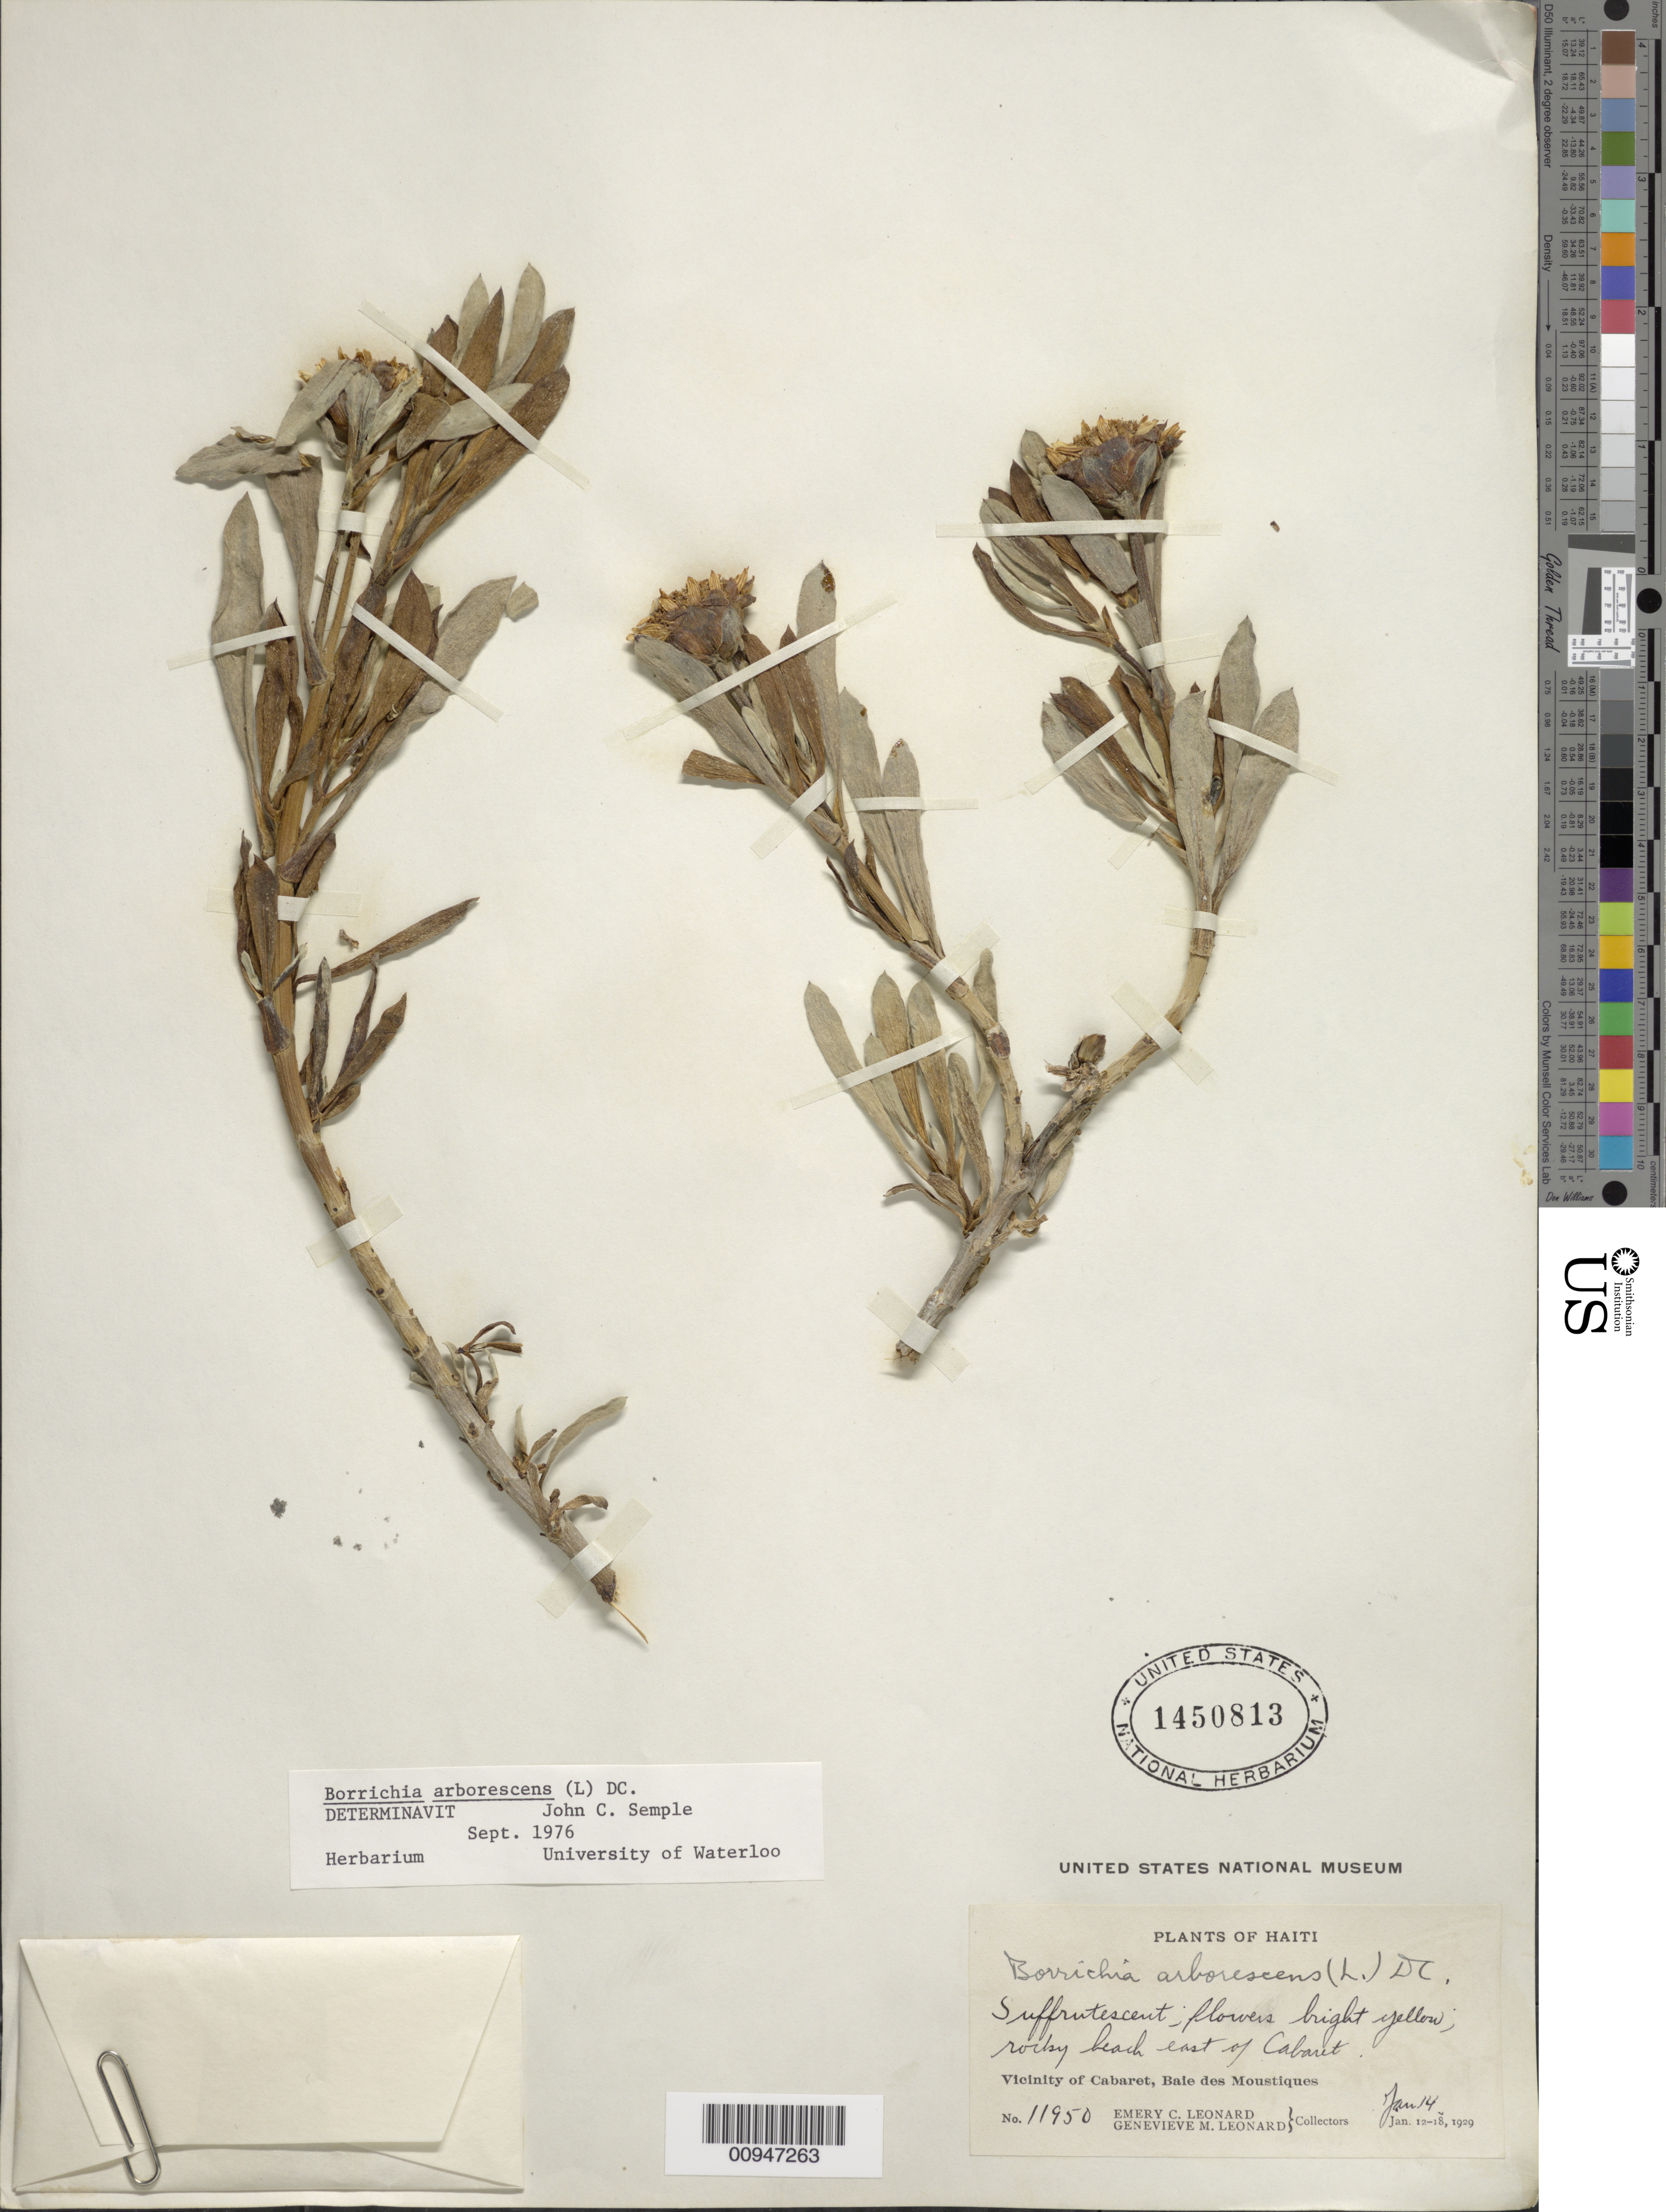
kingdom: Plantae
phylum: Tracheophyta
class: Magnoliopsida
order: Asterales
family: Asteraceae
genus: Borrichia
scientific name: Borrichia arborescens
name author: (L.) DC.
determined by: Semple, J. C.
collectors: E. C. Leonard & G. M. Leonard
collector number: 11950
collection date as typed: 14 Jan 1929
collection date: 1929-01-14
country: Haiti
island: Hispaniola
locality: Vicinity of Cabaret, Baie des Moustiques, E of Cabaret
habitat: Rocky beach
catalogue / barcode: US 1450813